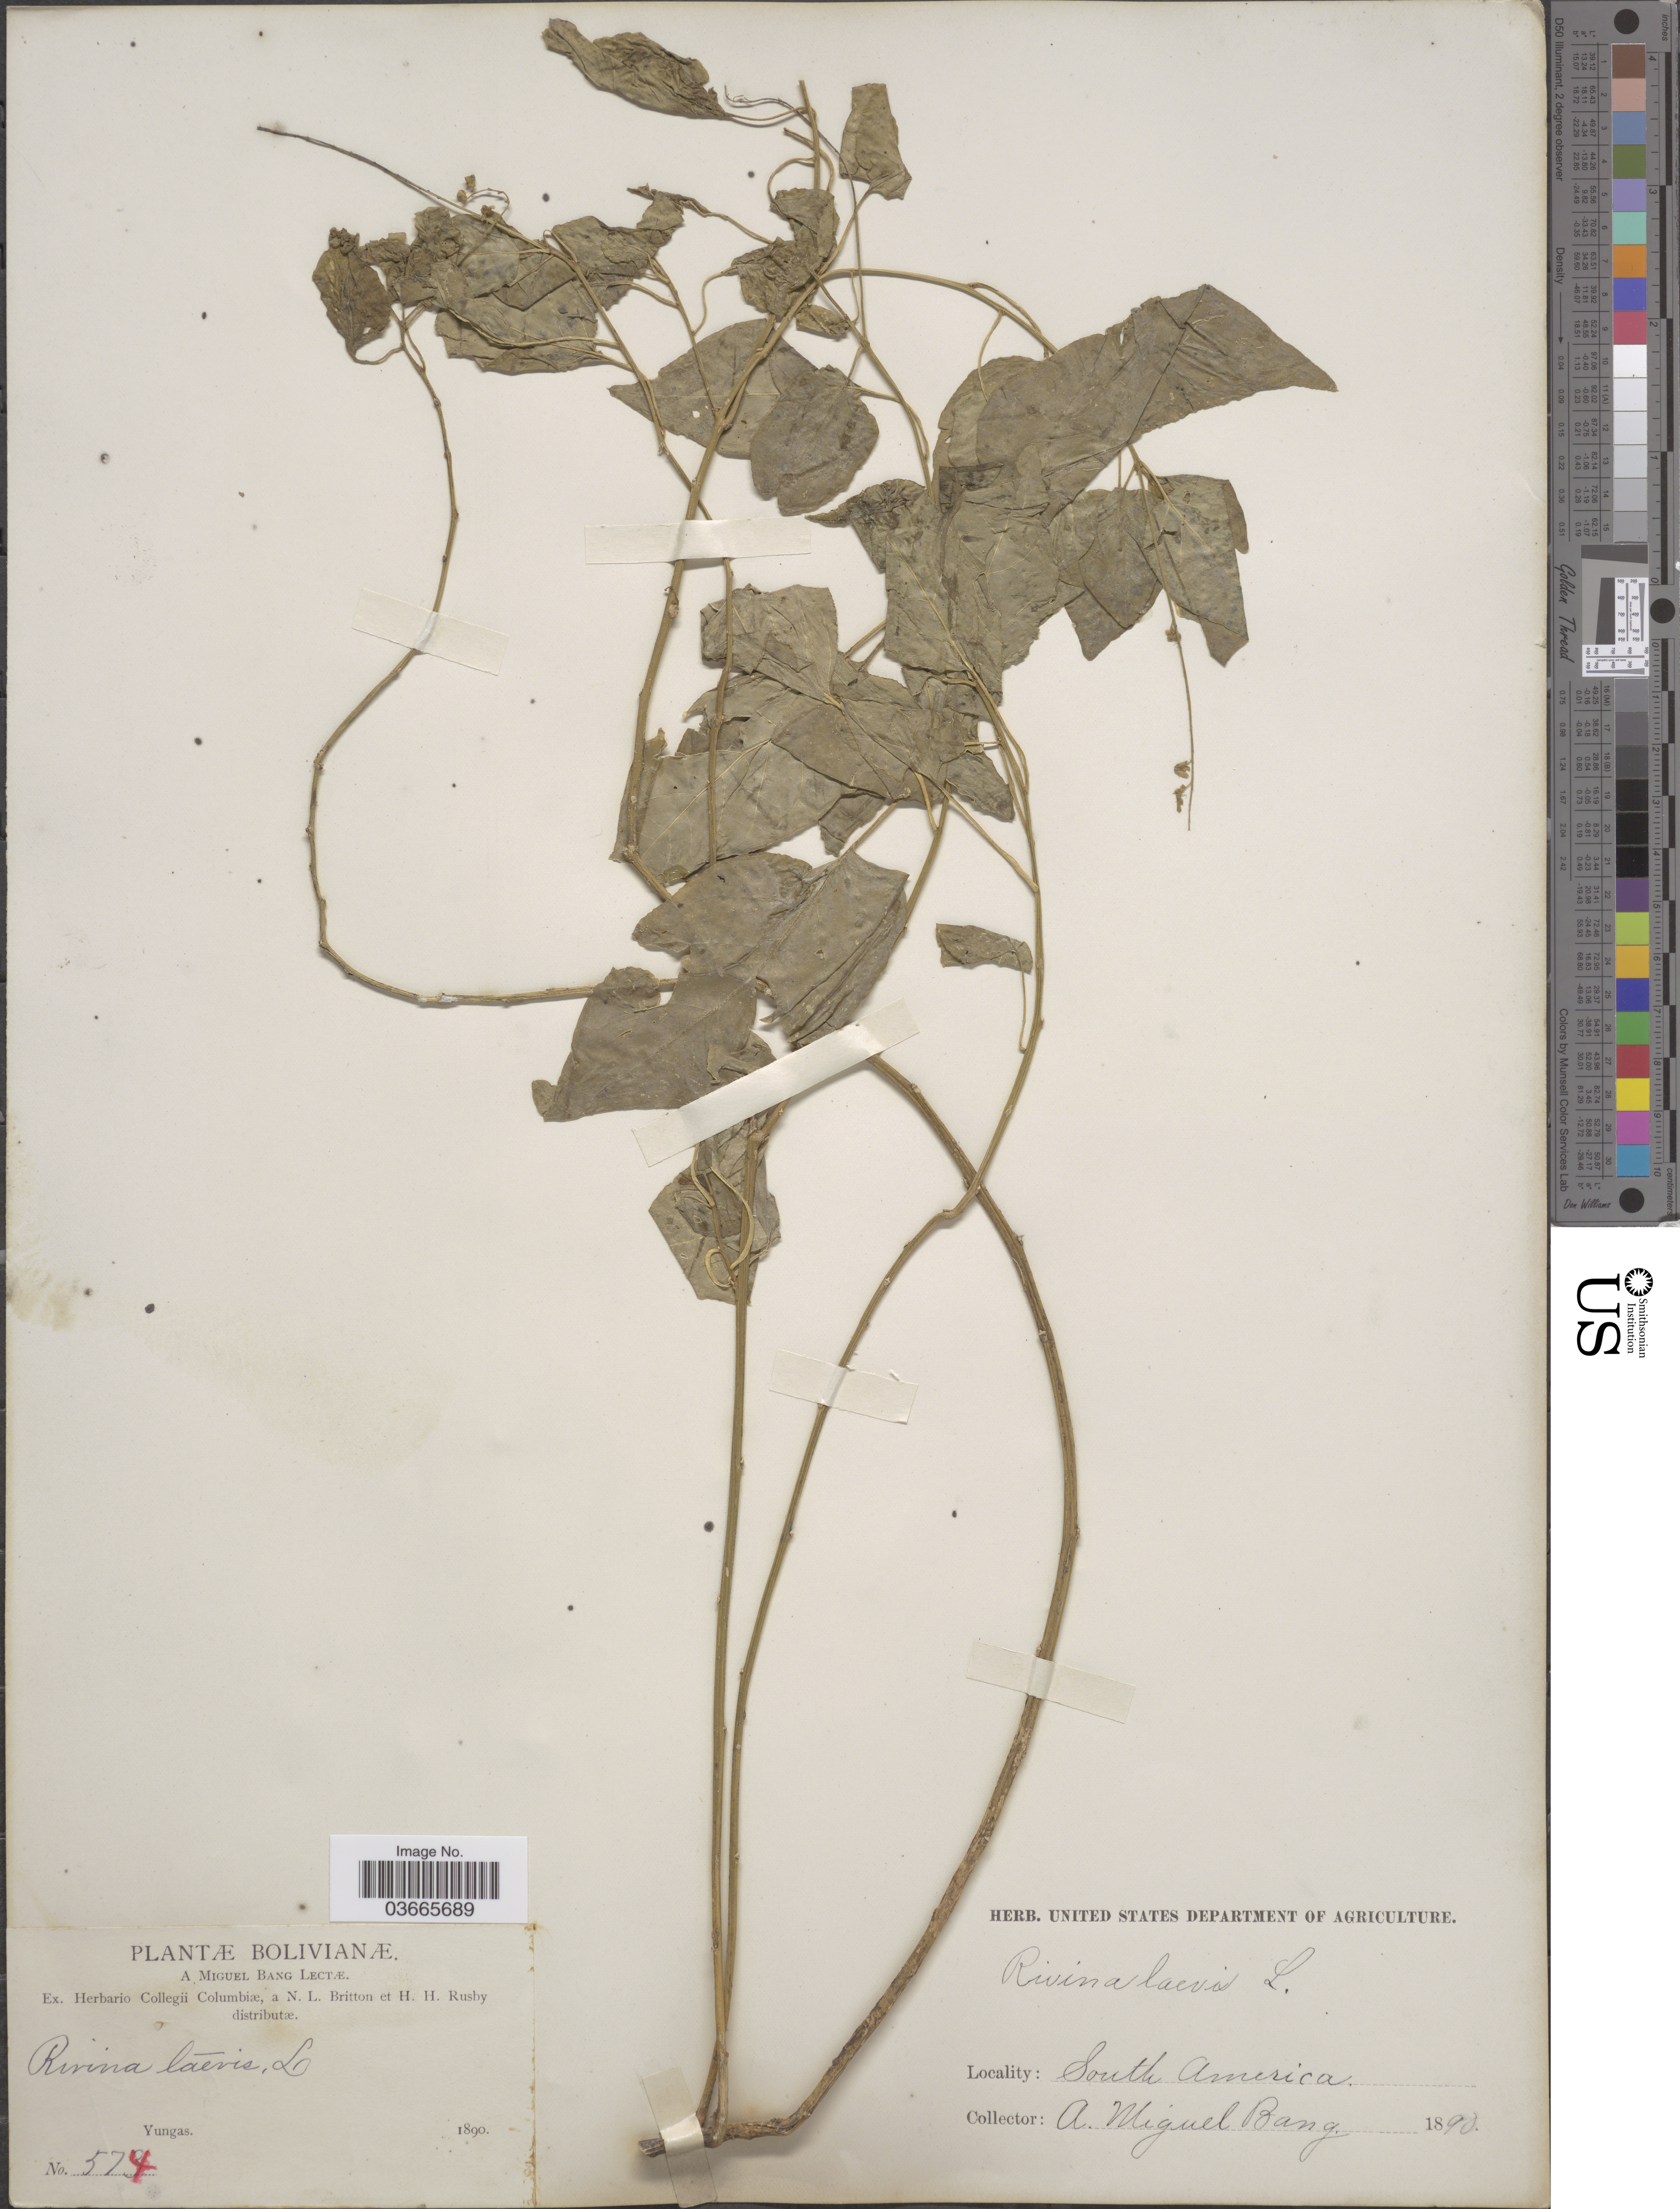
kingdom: Plantae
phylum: Tracheophyta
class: Magnoliopsida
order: Caryophyllales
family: Phytolaccaceae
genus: Rivina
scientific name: Rivina humilis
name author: L.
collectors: M. Bang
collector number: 574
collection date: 1890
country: Bolivia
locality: Yungas.